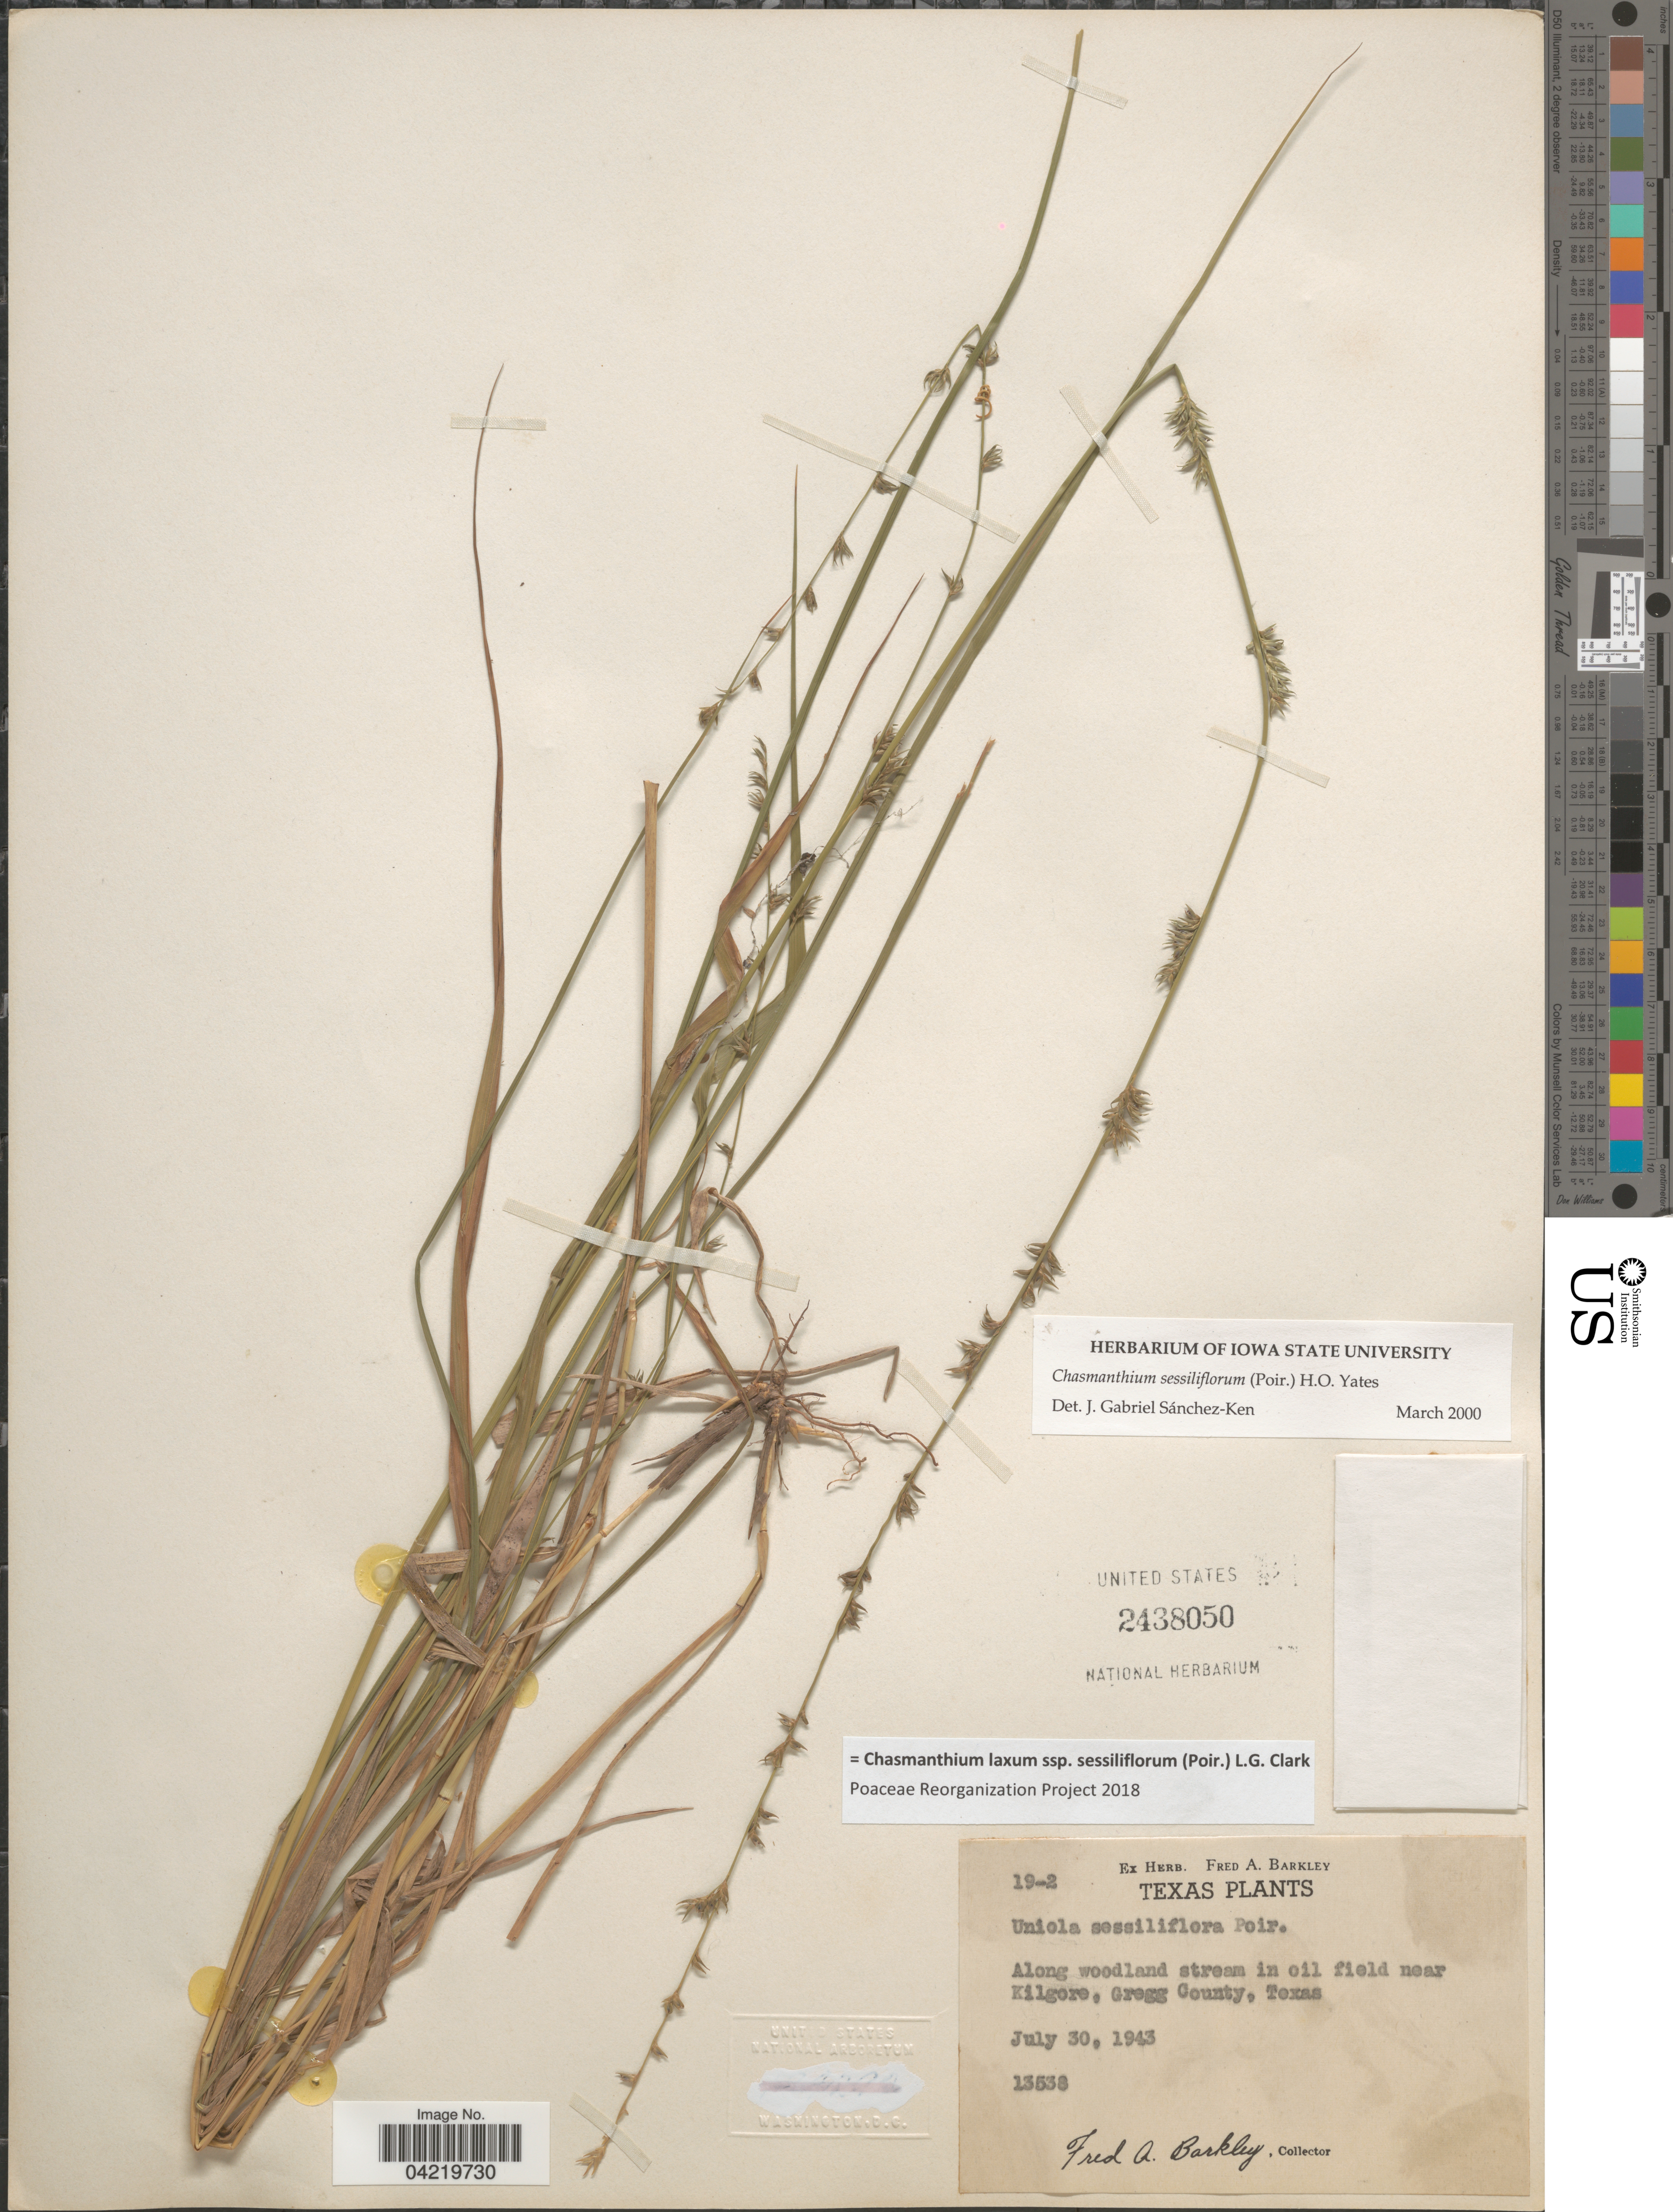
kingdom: Plantae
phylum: Tracheophyta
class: Liliopsida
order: Poales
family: Poaceae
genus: Chasmanthium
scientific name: Chasmanthium laxum subsp. sessiliflorum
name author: (L.) H.O. Yates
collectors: F. A. Barkley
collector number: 13538/19-2?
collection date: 1943-07-30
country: United States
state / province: Texas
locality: Along woodland stream in oil field near Kilgore, Gregg County.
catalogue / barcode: US 2438050